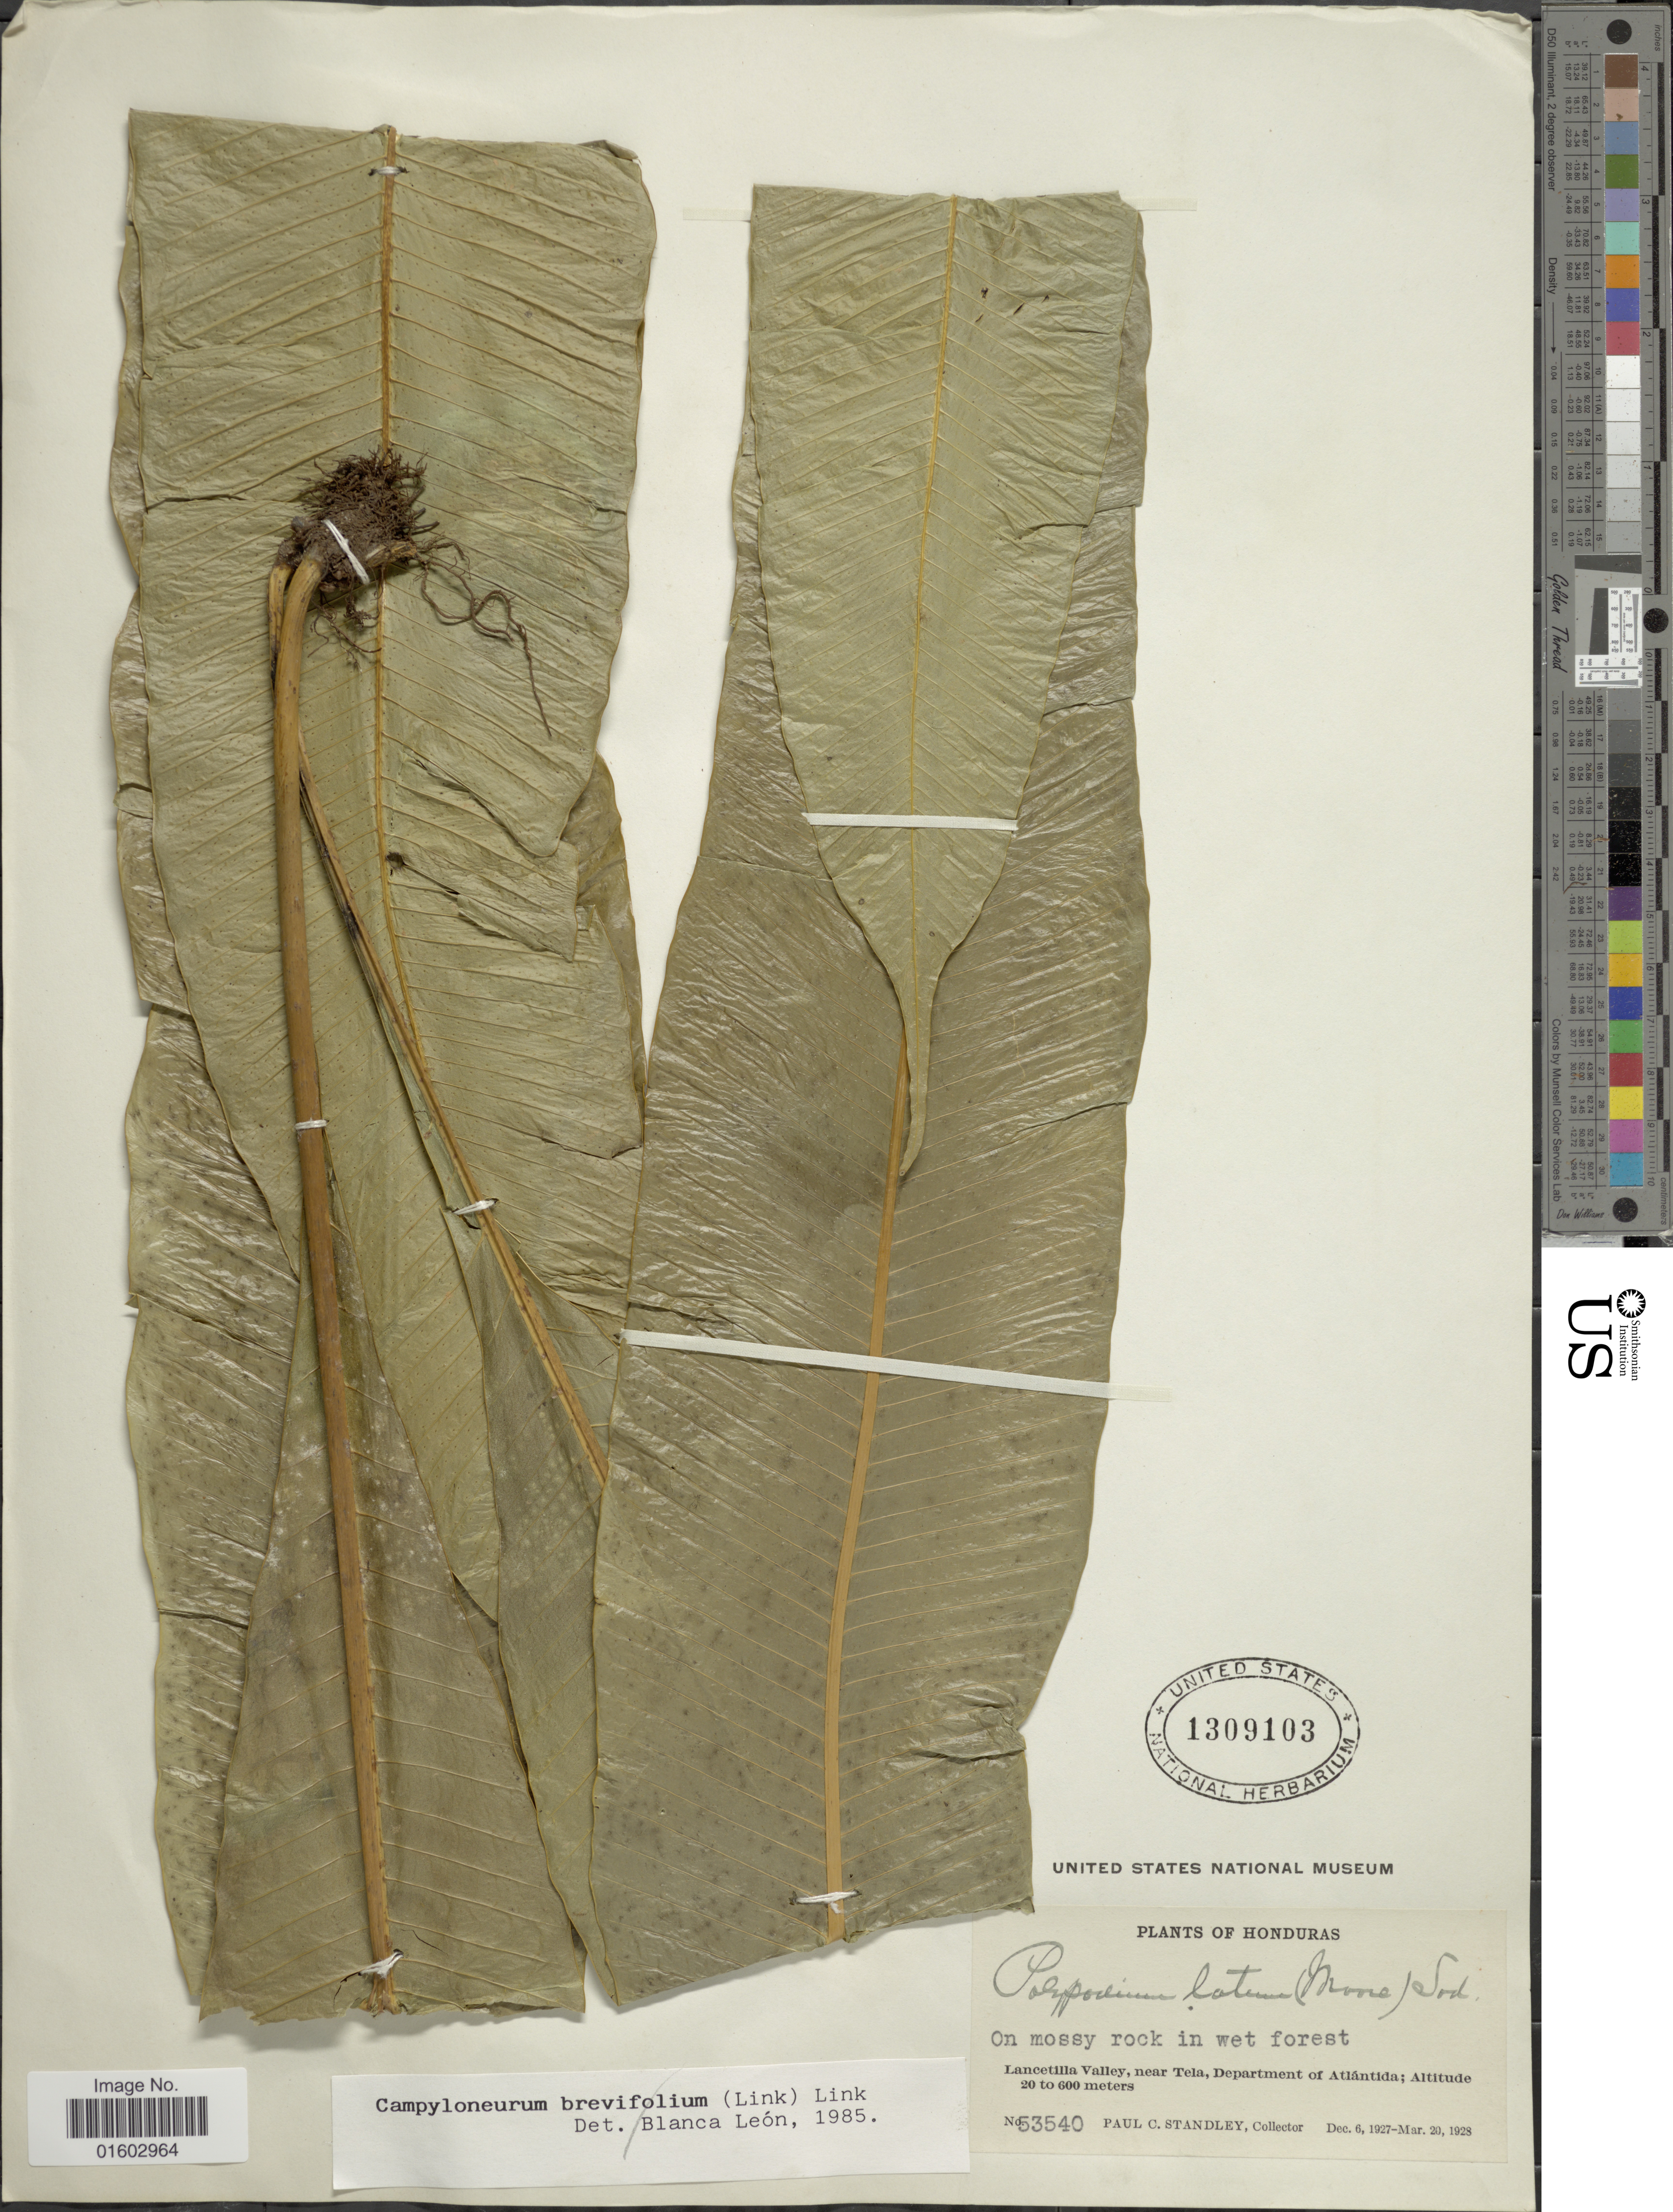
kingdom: Plantae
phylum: Tracheophyta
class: Polypodiopsida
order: Polypodiales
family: Polypodiaceae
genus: Campyloneurum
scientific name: Campyloneurum latum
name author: T. Moore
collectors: P. C. Standley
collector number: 53540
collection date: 1927-12-06/1928-03-20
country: Honduras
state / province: Atlántida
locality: Lancetilla Valley, near tela, Department of Atlantida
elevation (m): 20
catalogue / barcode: US 1309103